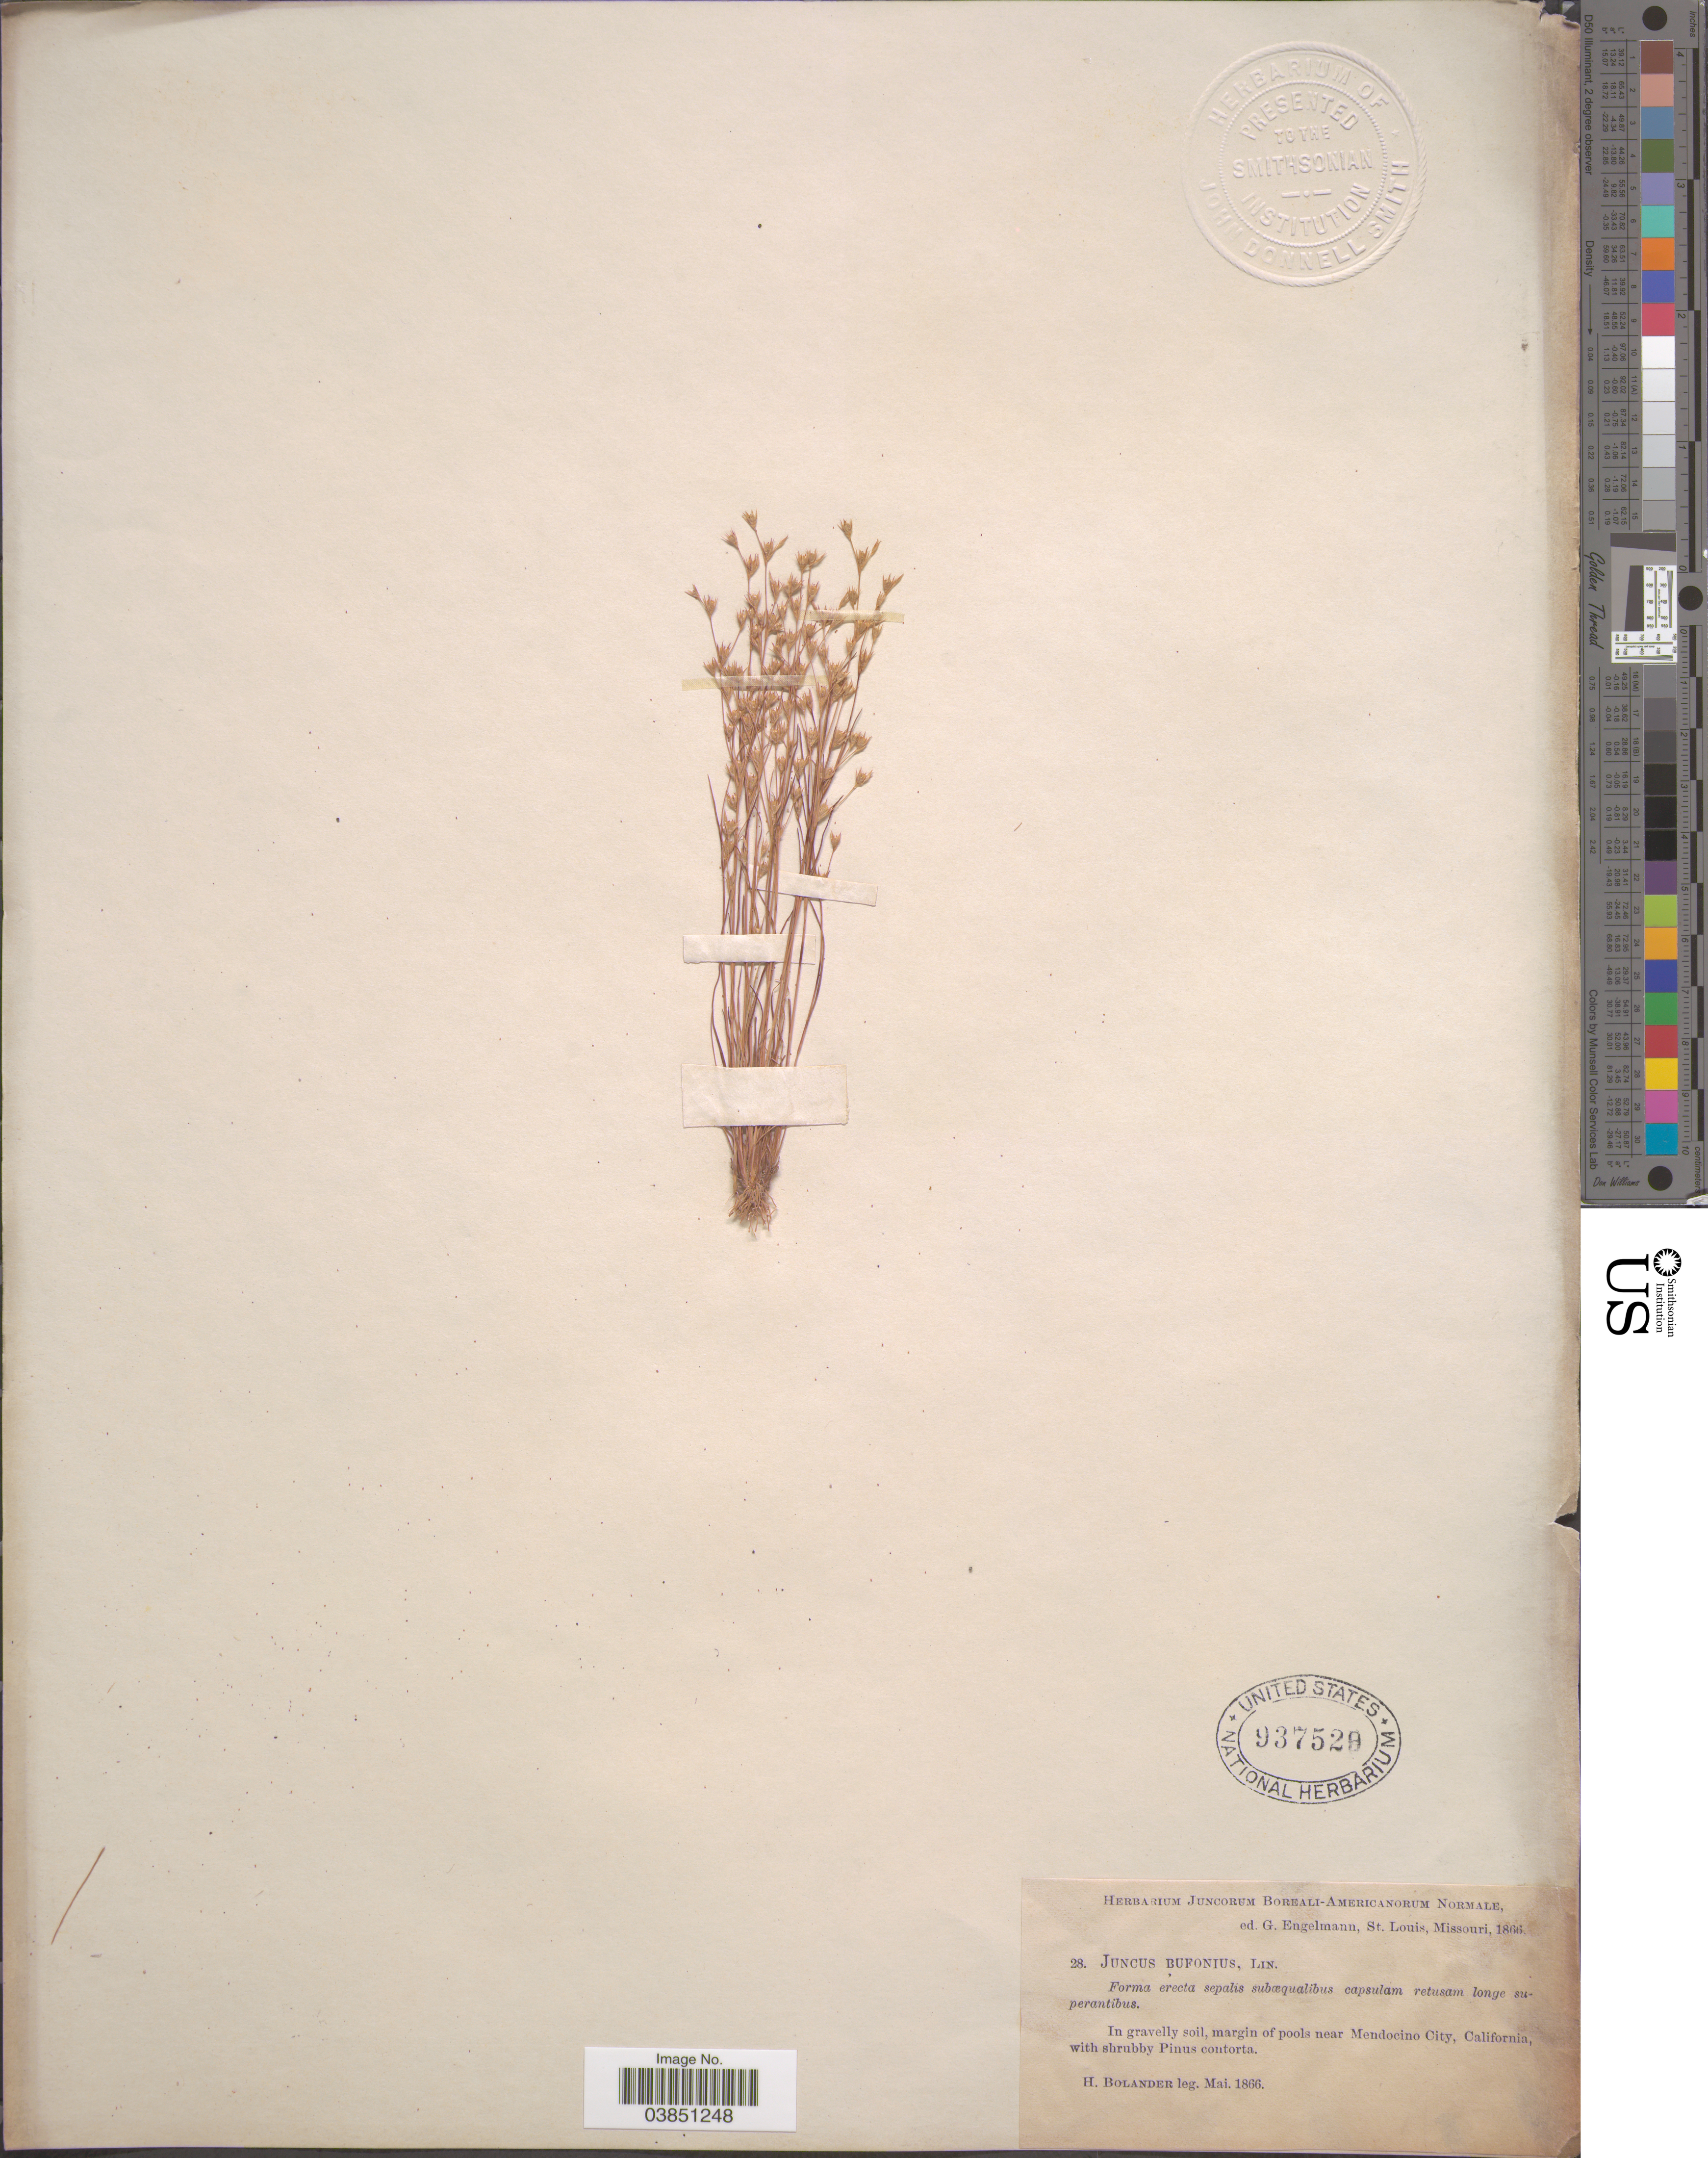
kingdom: Plantae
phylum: Tracheophyta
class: Liliopsida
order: Poales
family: Juncaceae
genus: Juncus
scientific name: Juncus bufonius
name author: L.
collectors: H. Bolander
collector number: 28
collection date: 1866-05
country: United States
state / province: California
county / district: Mendocino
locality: In gravelly soil, margin of pools near Mendocino City.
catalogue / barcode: US 937529